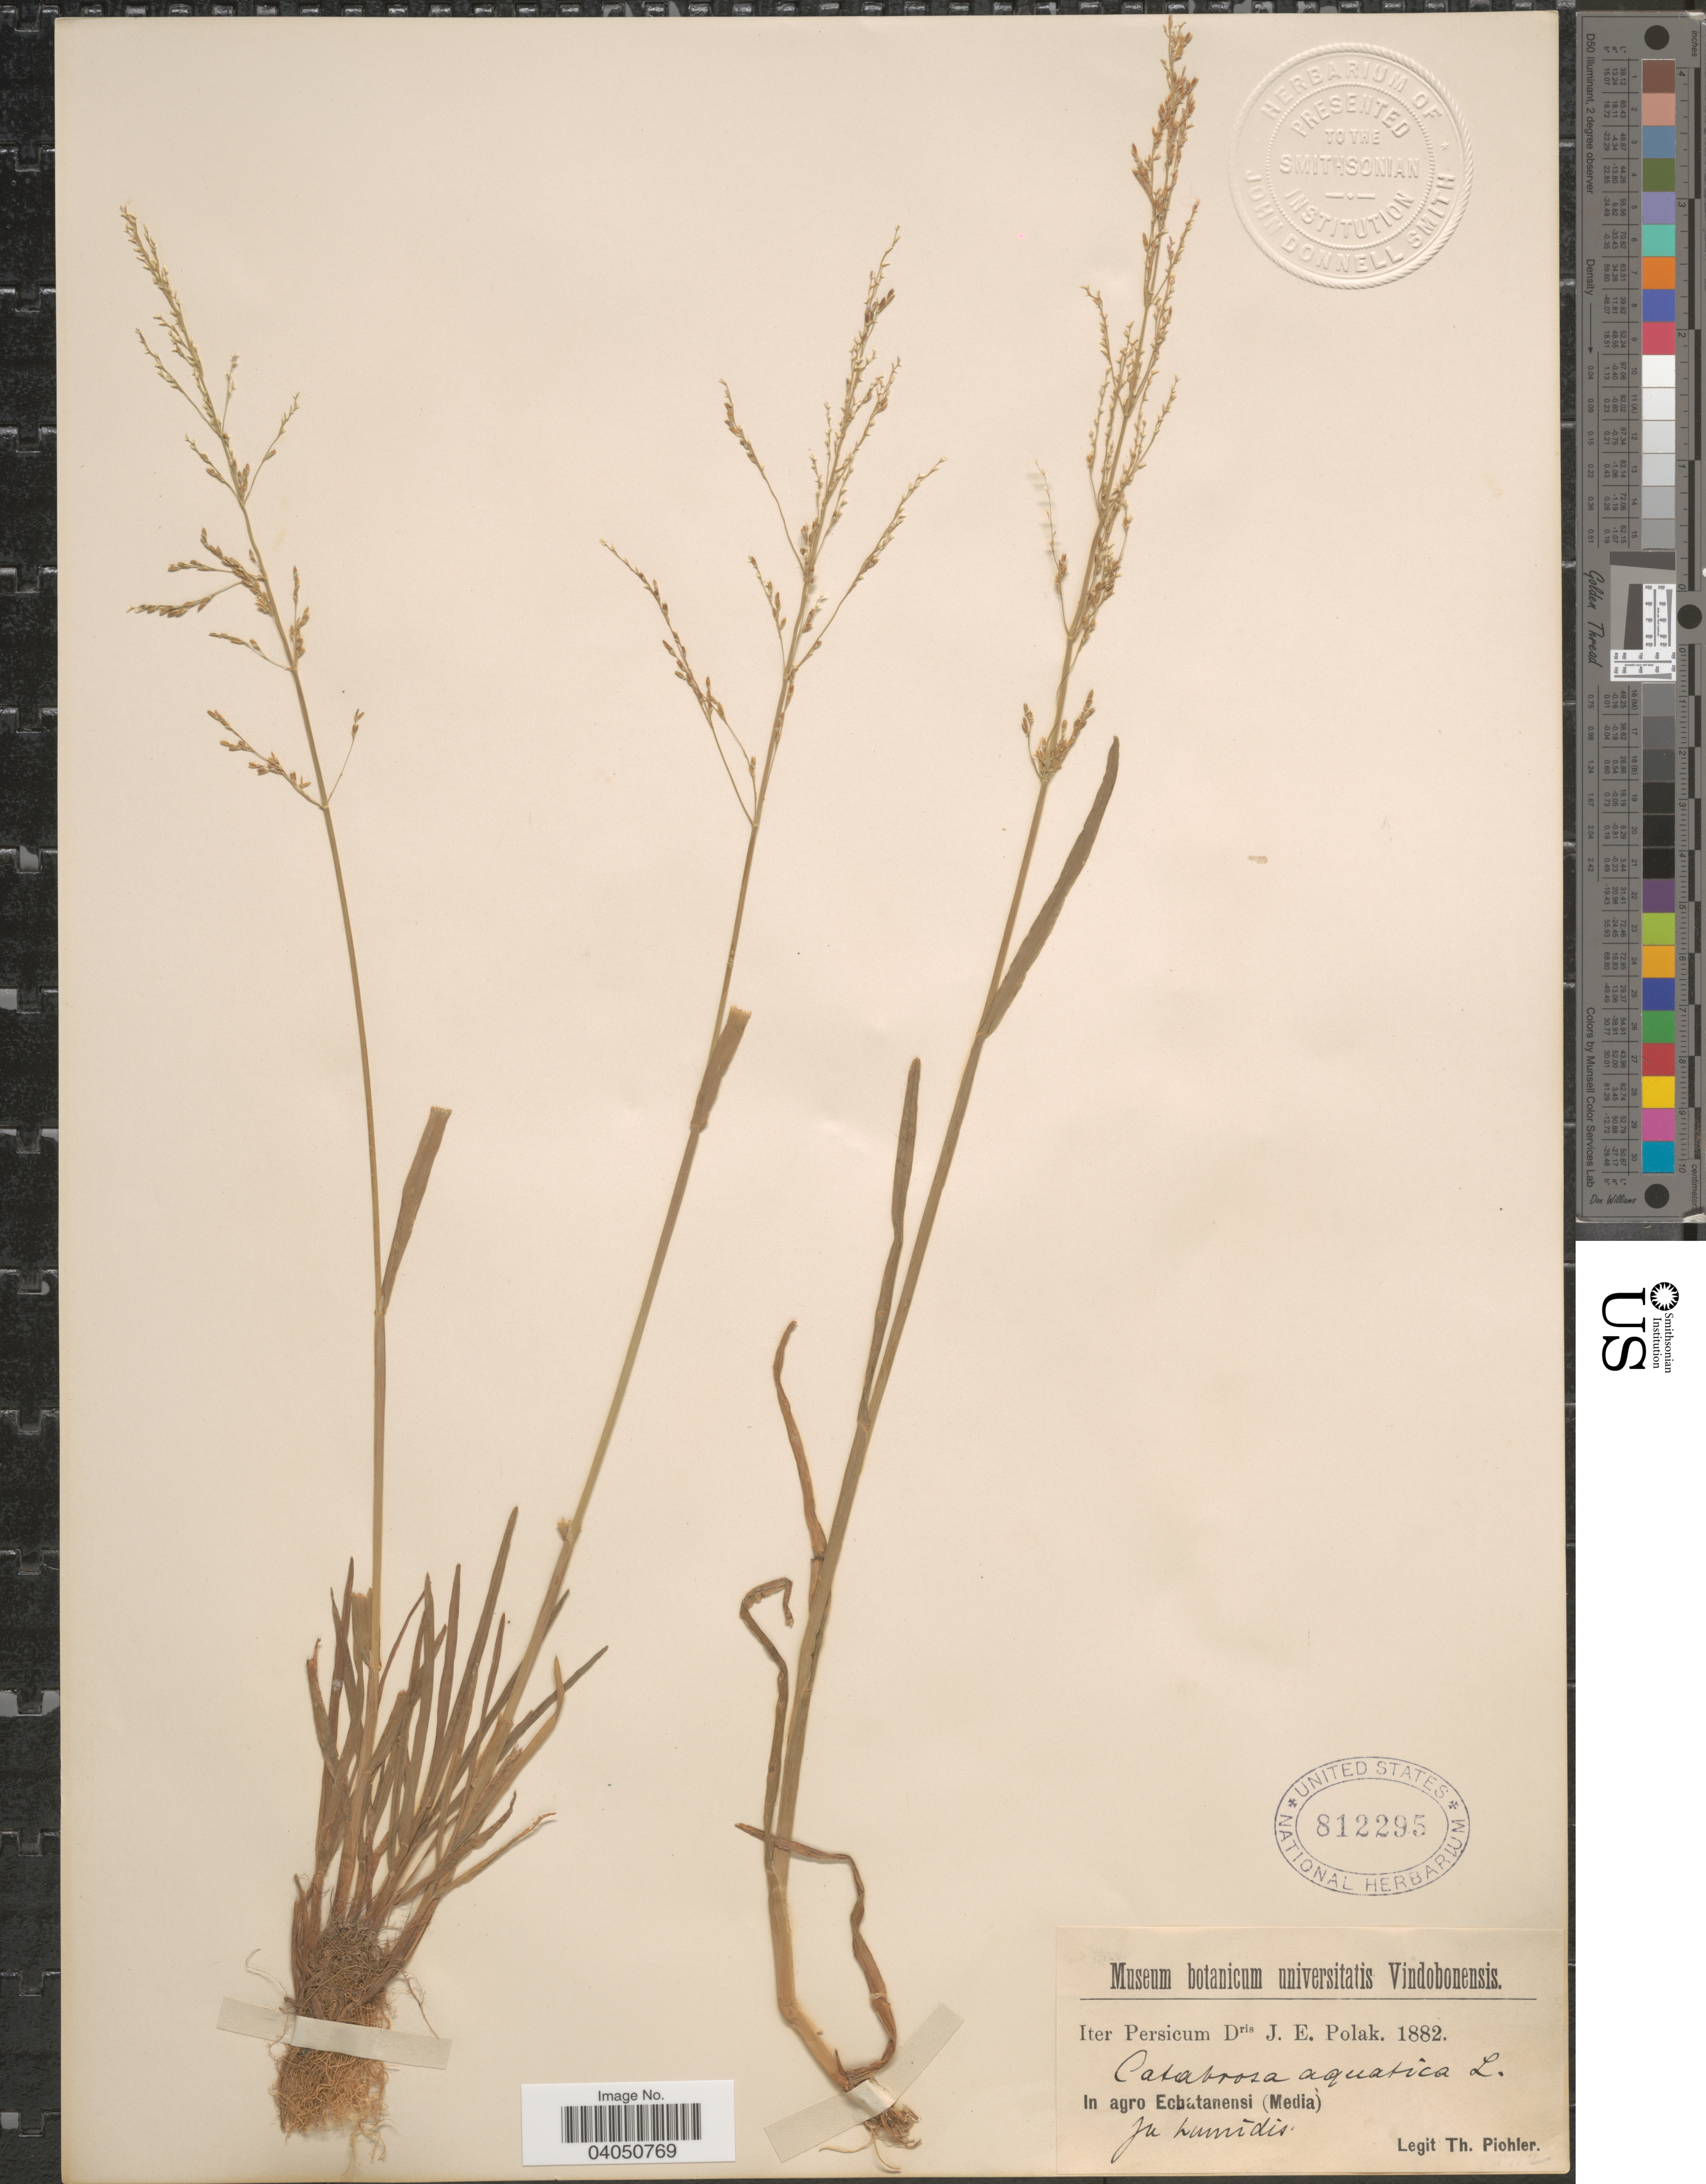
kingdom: Plantae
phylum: Tracheophyta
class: Liliopsida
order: Poales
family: Poaceae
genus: Catabrosa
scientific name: Catabrosa aquatica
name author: (L.) P. Beauv.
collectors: T. Pichler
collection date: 1882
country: Iran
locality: Iter Persicum. In agro Echatanensi (Media).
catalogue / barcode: US 812295